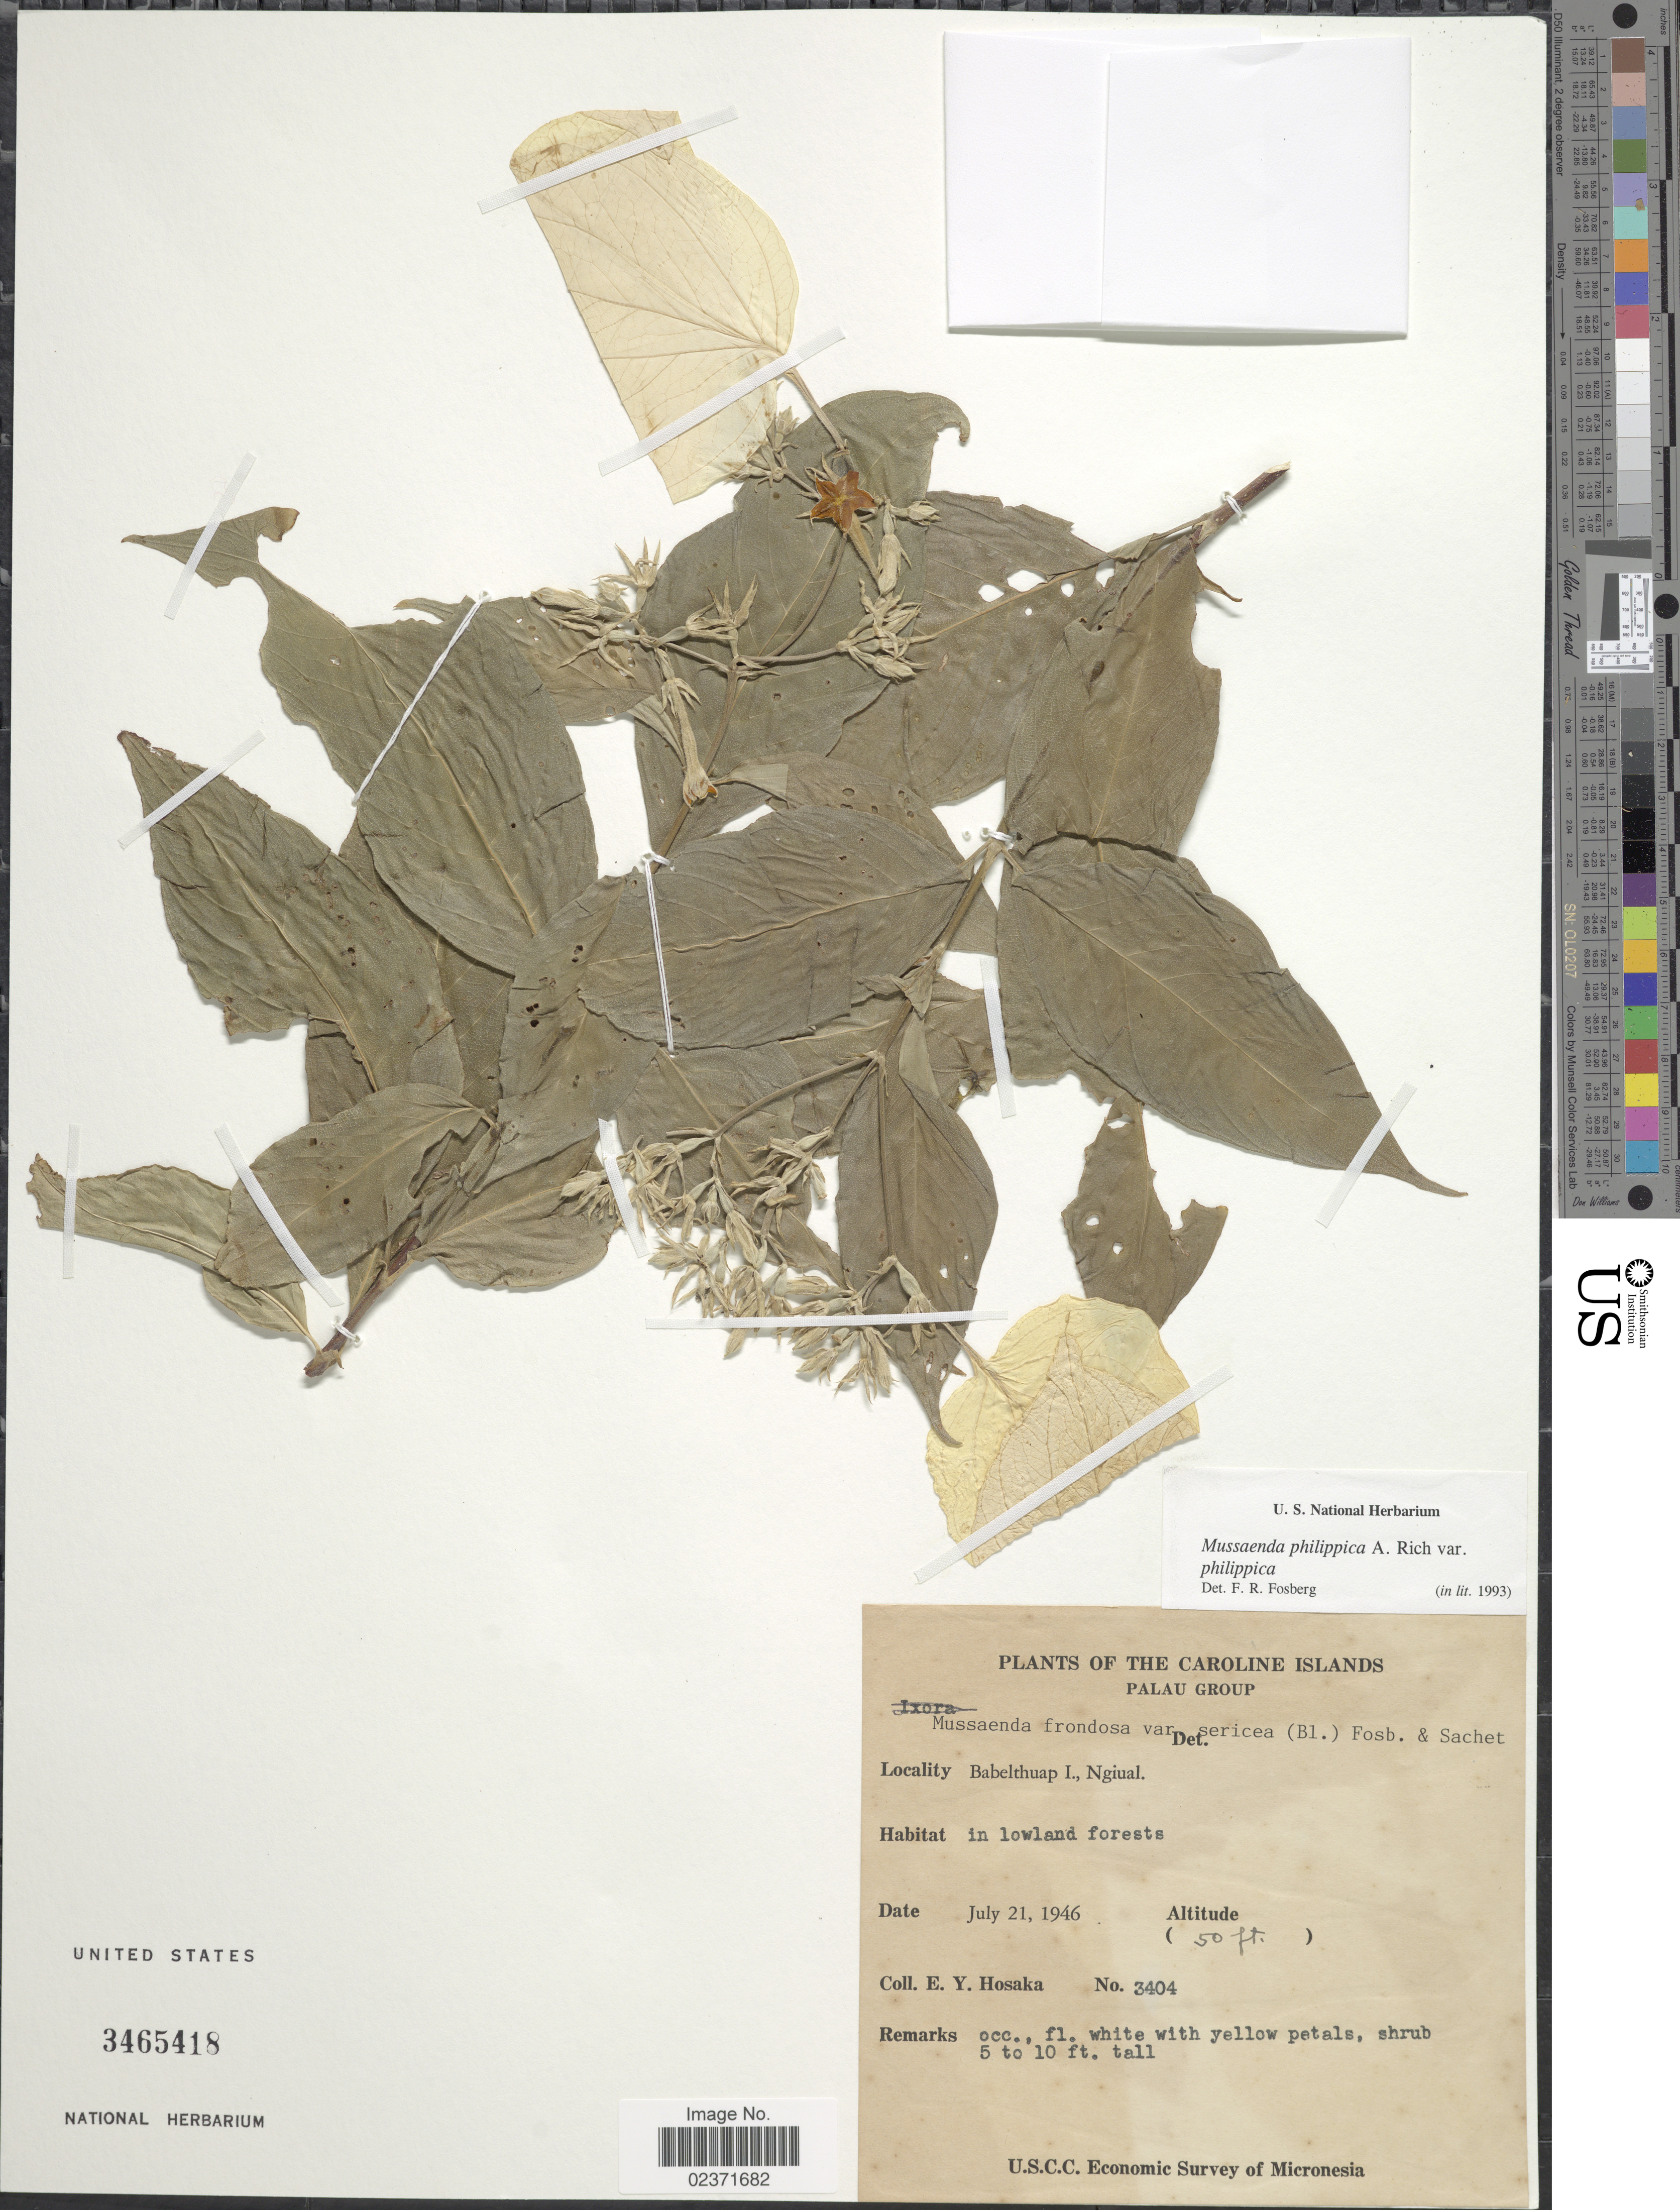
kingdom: Plantae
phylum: Tracheophyta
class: Magnoliopsida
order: Gentianales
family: Rubiaceae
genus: Mussaenda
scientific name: Mussaenda philippica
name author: A. Rich.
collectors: E. Y. Hosaka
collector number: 3404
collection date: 1946-07-21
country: Palau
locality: The Caroline Islands. Palau Group. Babelthuap I., Ngiual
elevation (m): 15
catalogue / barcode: US 3465418